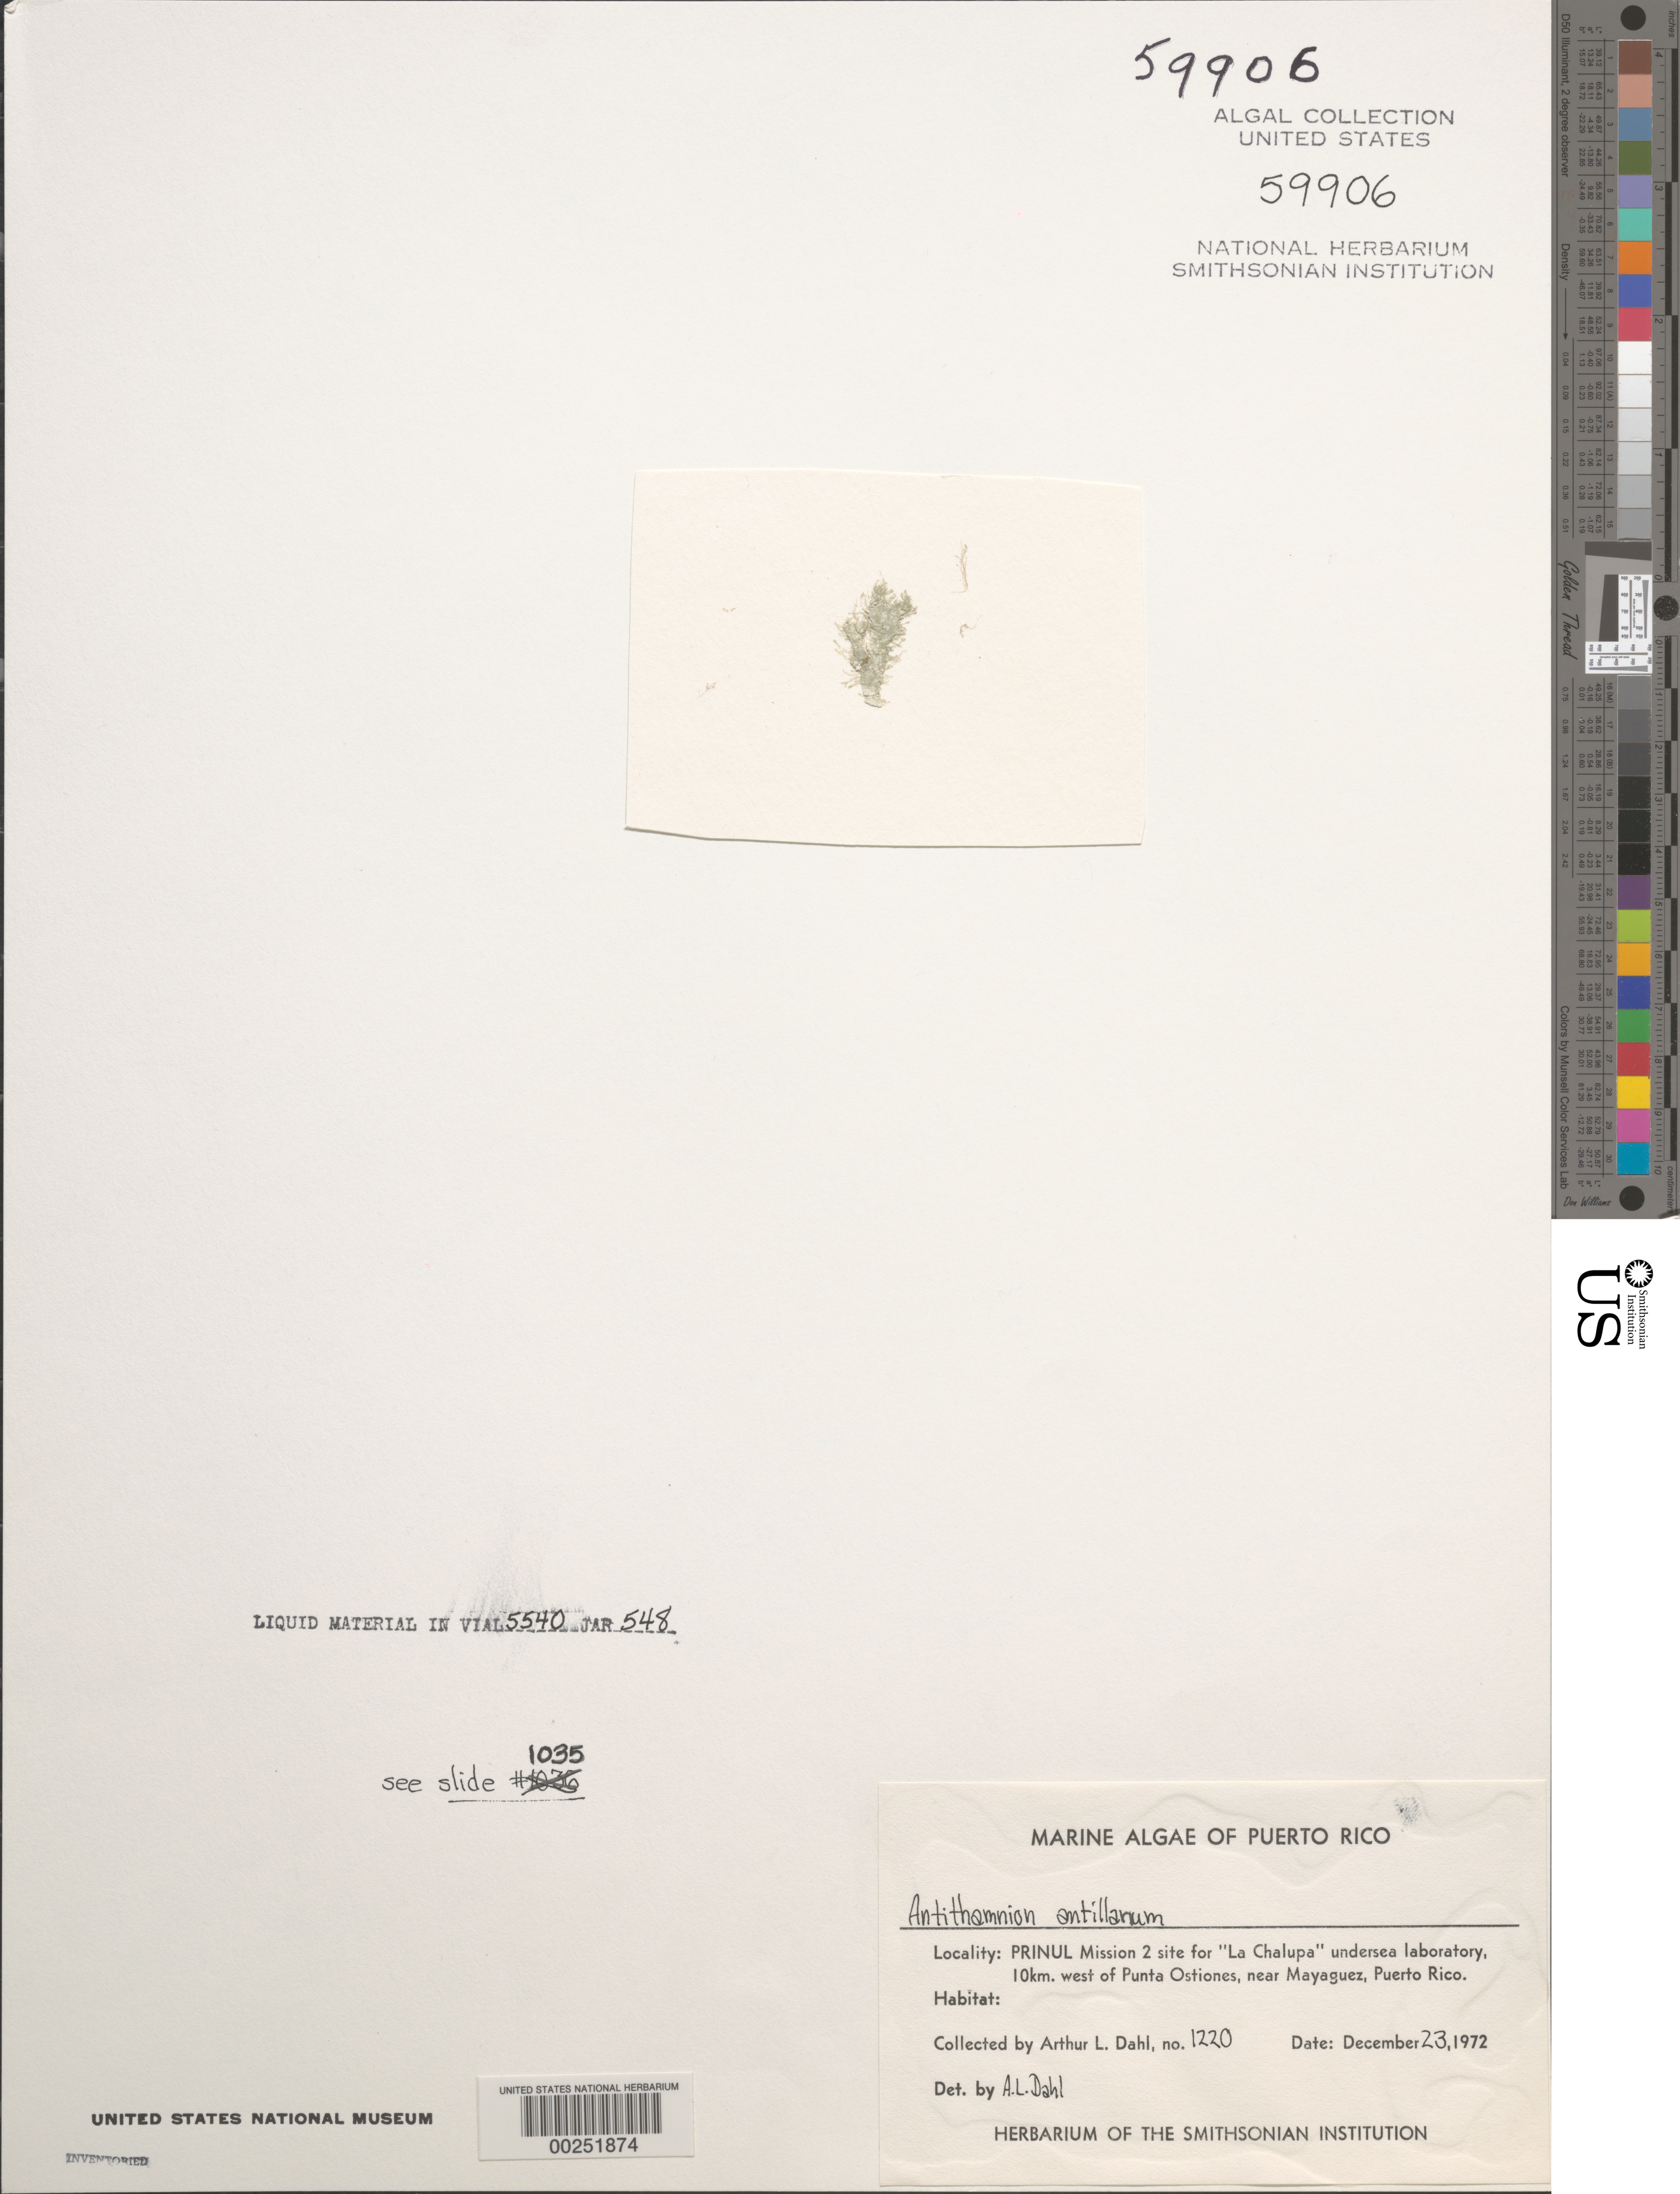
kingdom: Plantae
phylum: Rhodophyta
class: Florideophyceae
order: Ceramiales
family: Ceramiaceae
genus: Antithamnion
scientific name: Antithamnion antillanum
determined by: Dahl, A. E.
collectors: A. Dahl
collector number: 1220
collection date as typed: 23 Dec 1972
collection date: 1972-12-23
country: Puerto Rico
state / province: Mayaguez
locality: La chalupa undersea laboratory, 10 km west of punta ostiones, near mayaguez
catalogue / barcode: US 59906